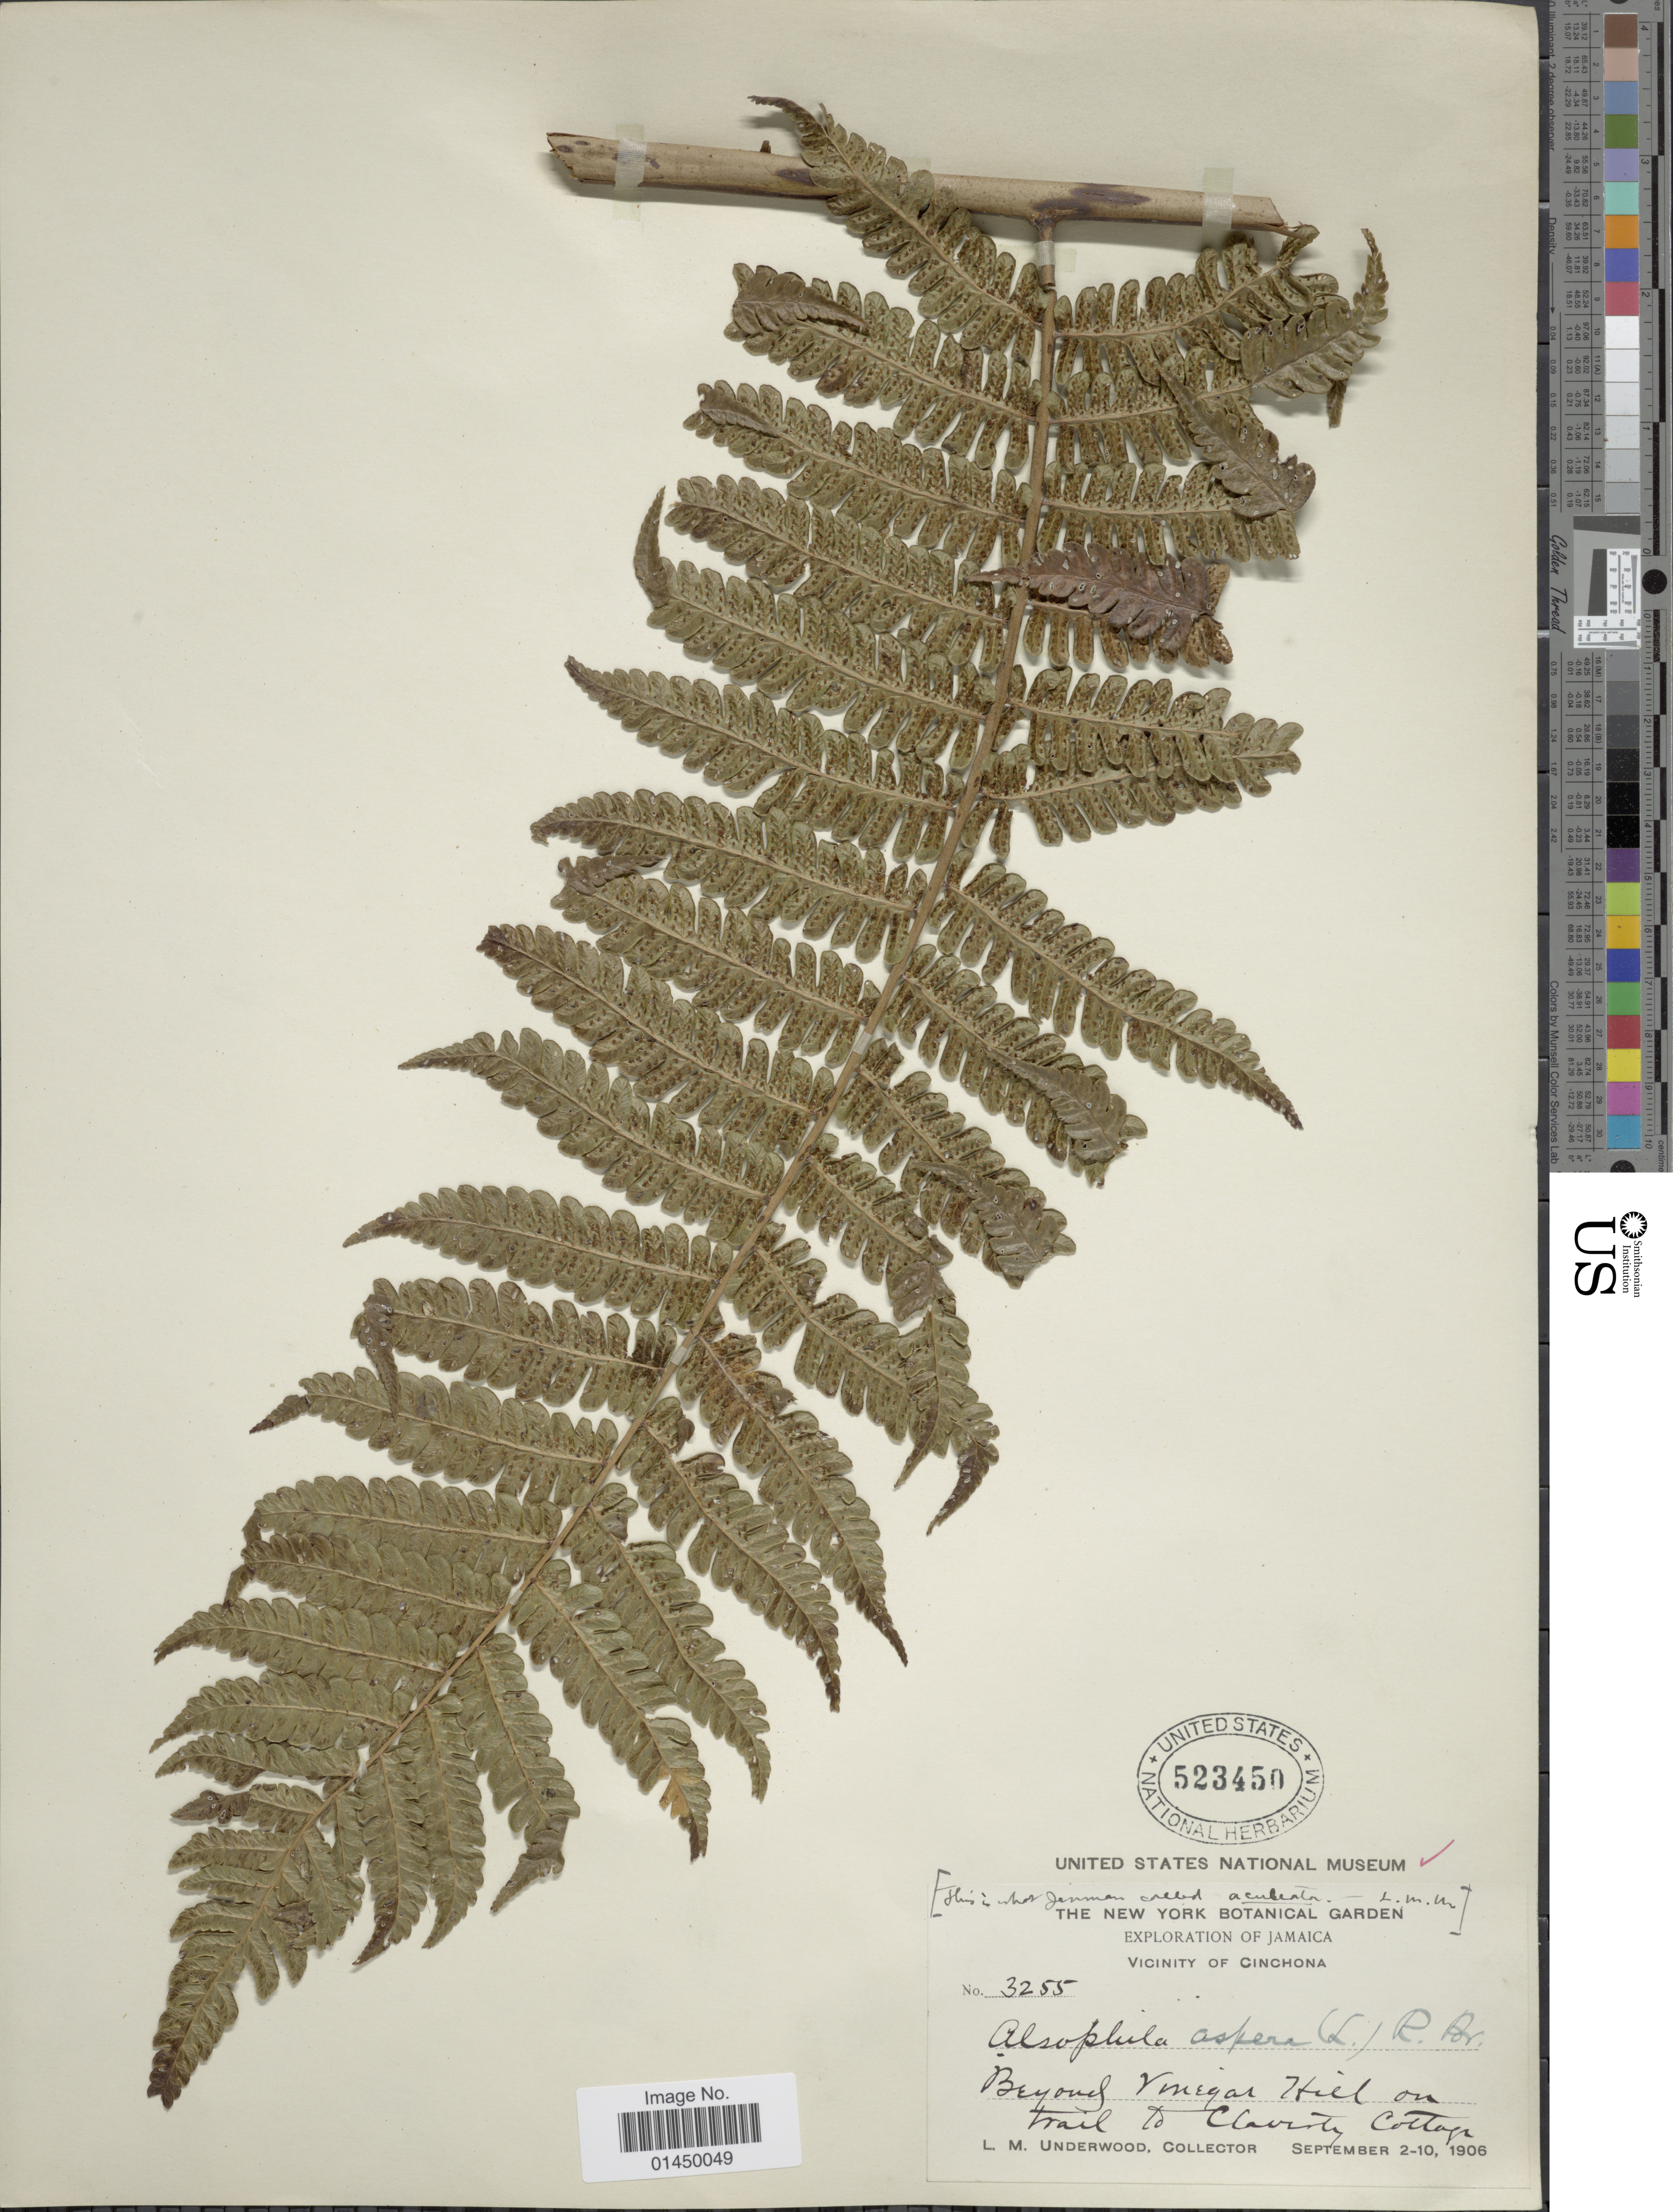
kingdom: Plantae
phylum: Tracheophyta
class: Polypodiopsida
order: Cyatheales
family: Cyatheaceae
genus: Cyathea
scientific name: Cyathea aspera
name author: (L.) Sw.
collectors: L. M. Underwood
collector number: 3255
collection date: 1906-09-02/1906-09-10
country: Jamaica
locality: Vicinity of Cinchona, Beyond Vinegar Hill on trail to Claverty Cottage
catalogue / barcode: US 523450